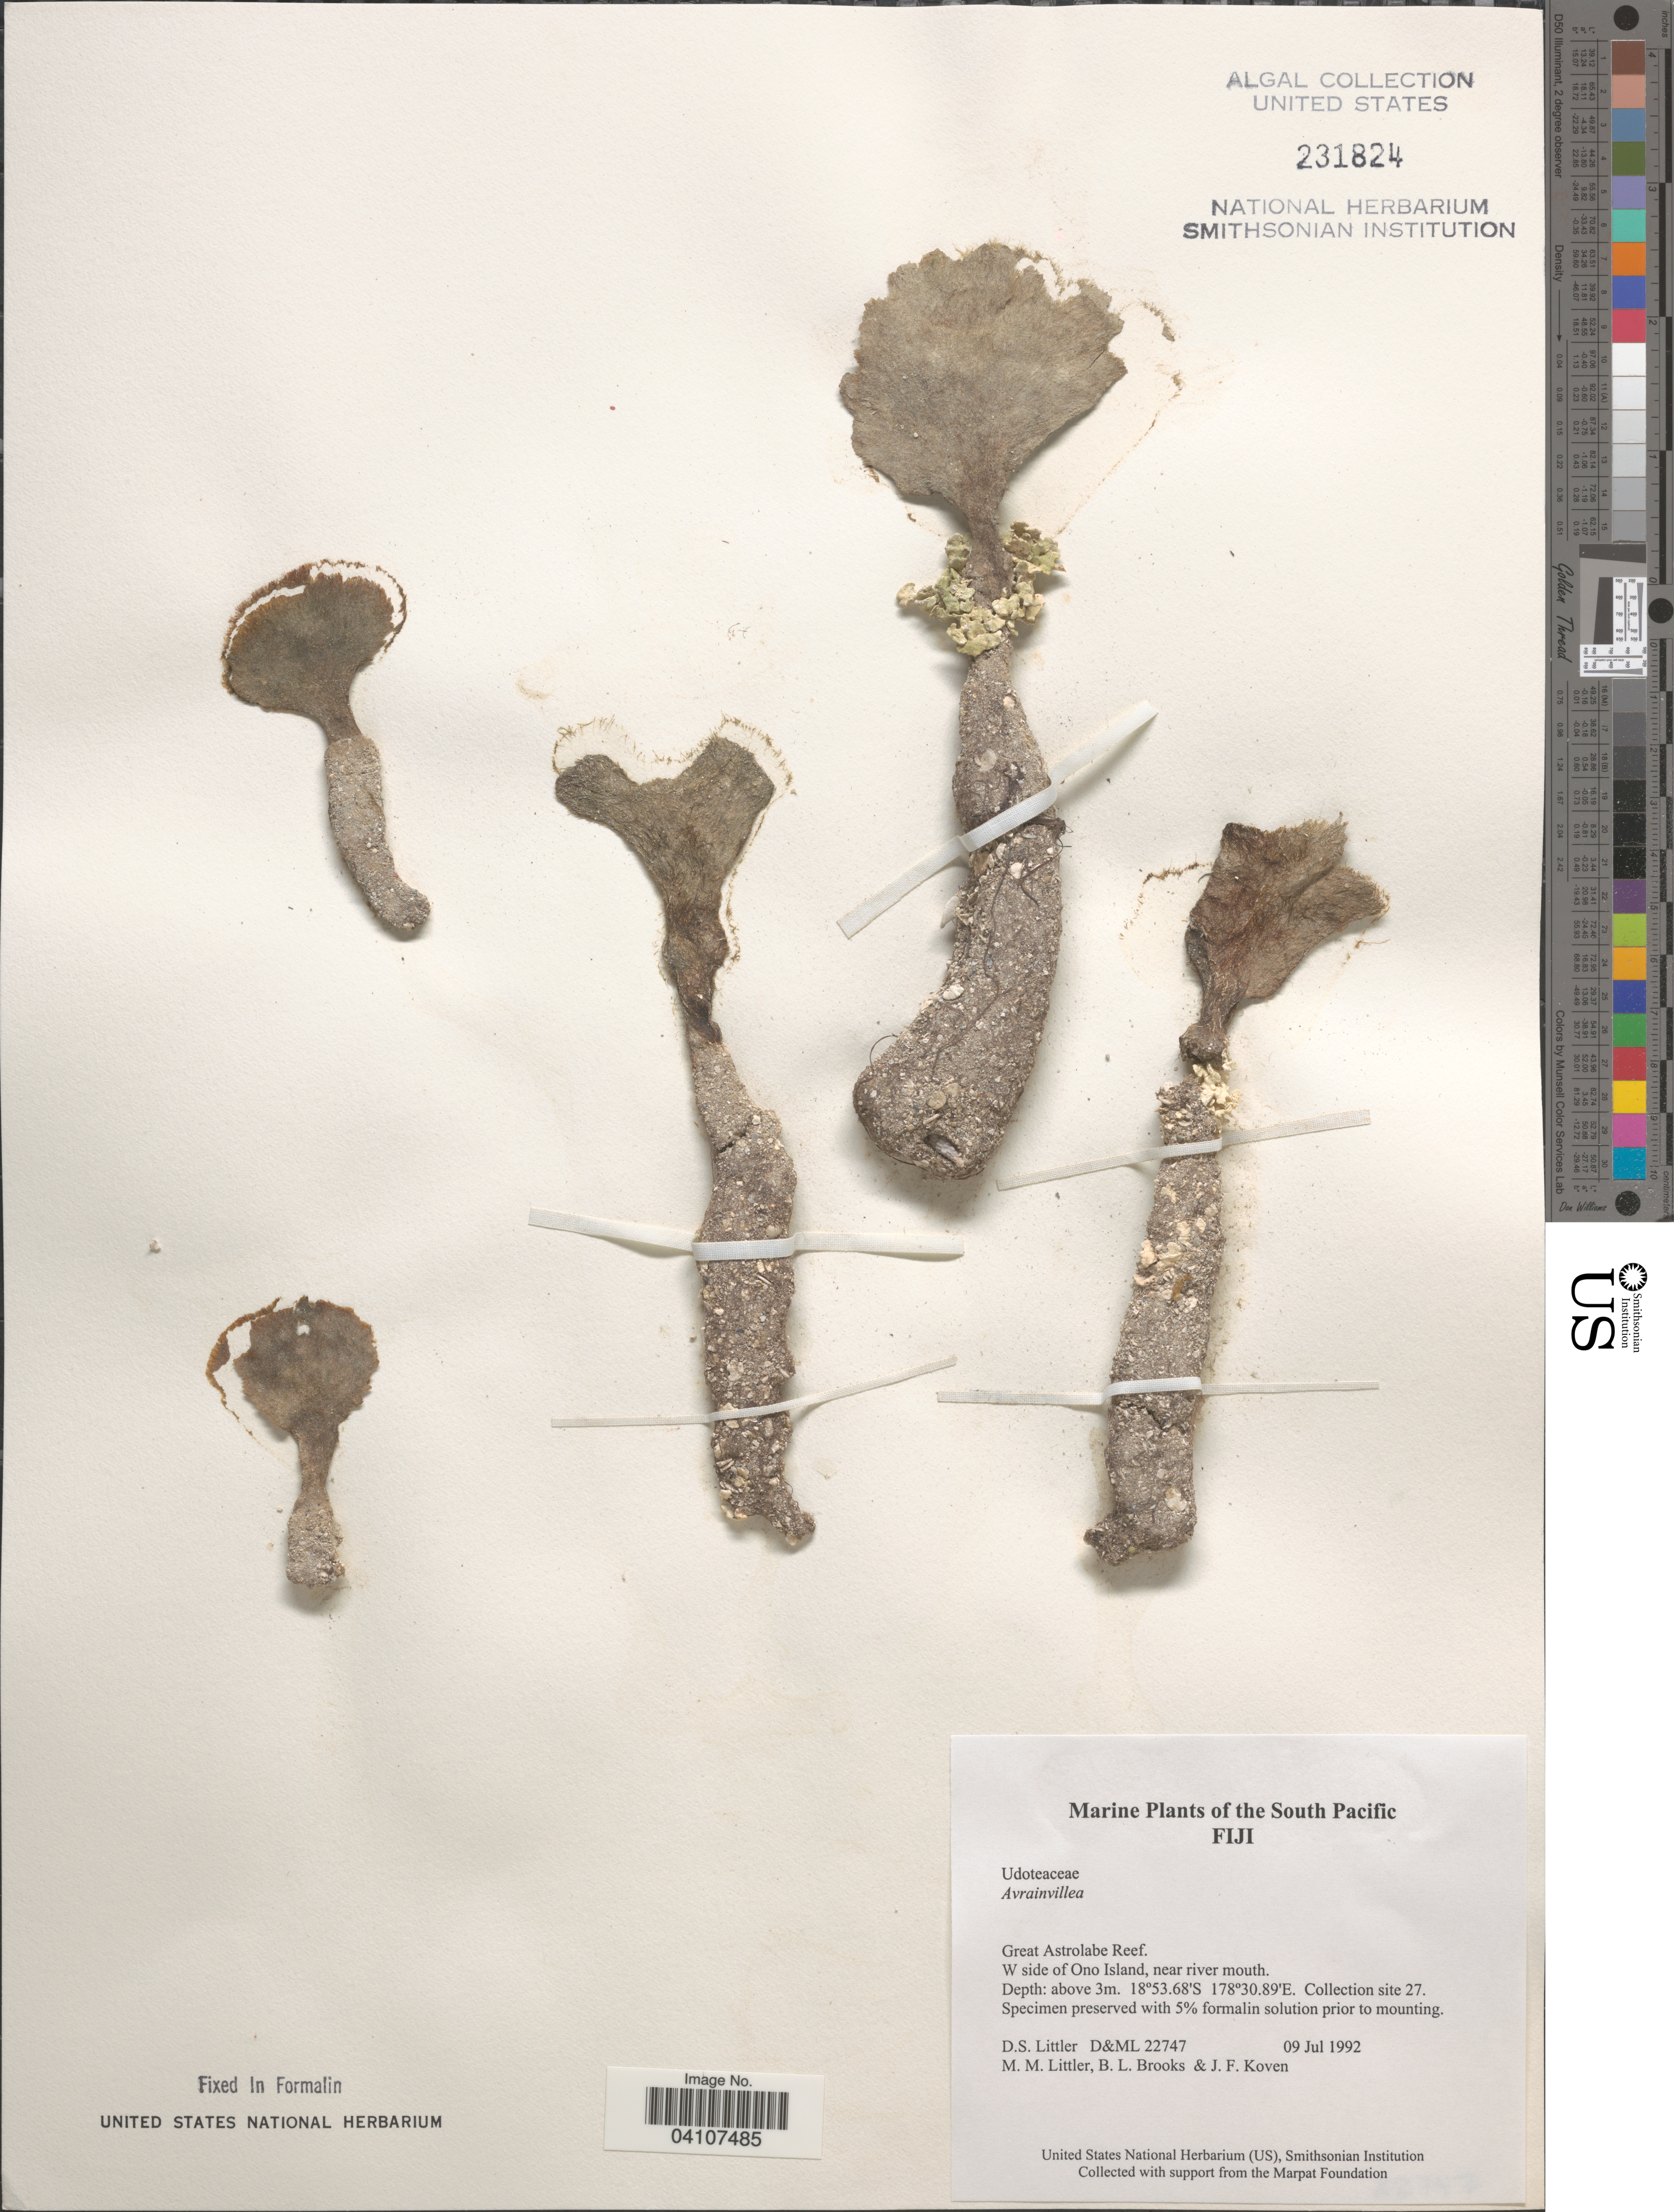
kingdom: Plantae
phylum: Chlorophyta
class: Ulvophyceae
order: Bryopsidales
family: Dichotomosiphonaceae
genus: Avrainvillea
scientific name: Avrainvillea sp.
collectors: D. S. Littler, B. Brooks & J. Koven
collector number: D&ML 22747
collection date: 1992-07-09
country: Fiji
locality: The South Pacific. Great Astrolabe Reef. W side of Ono Island, near river mouth. Collection site 27.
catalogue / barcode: US 231824